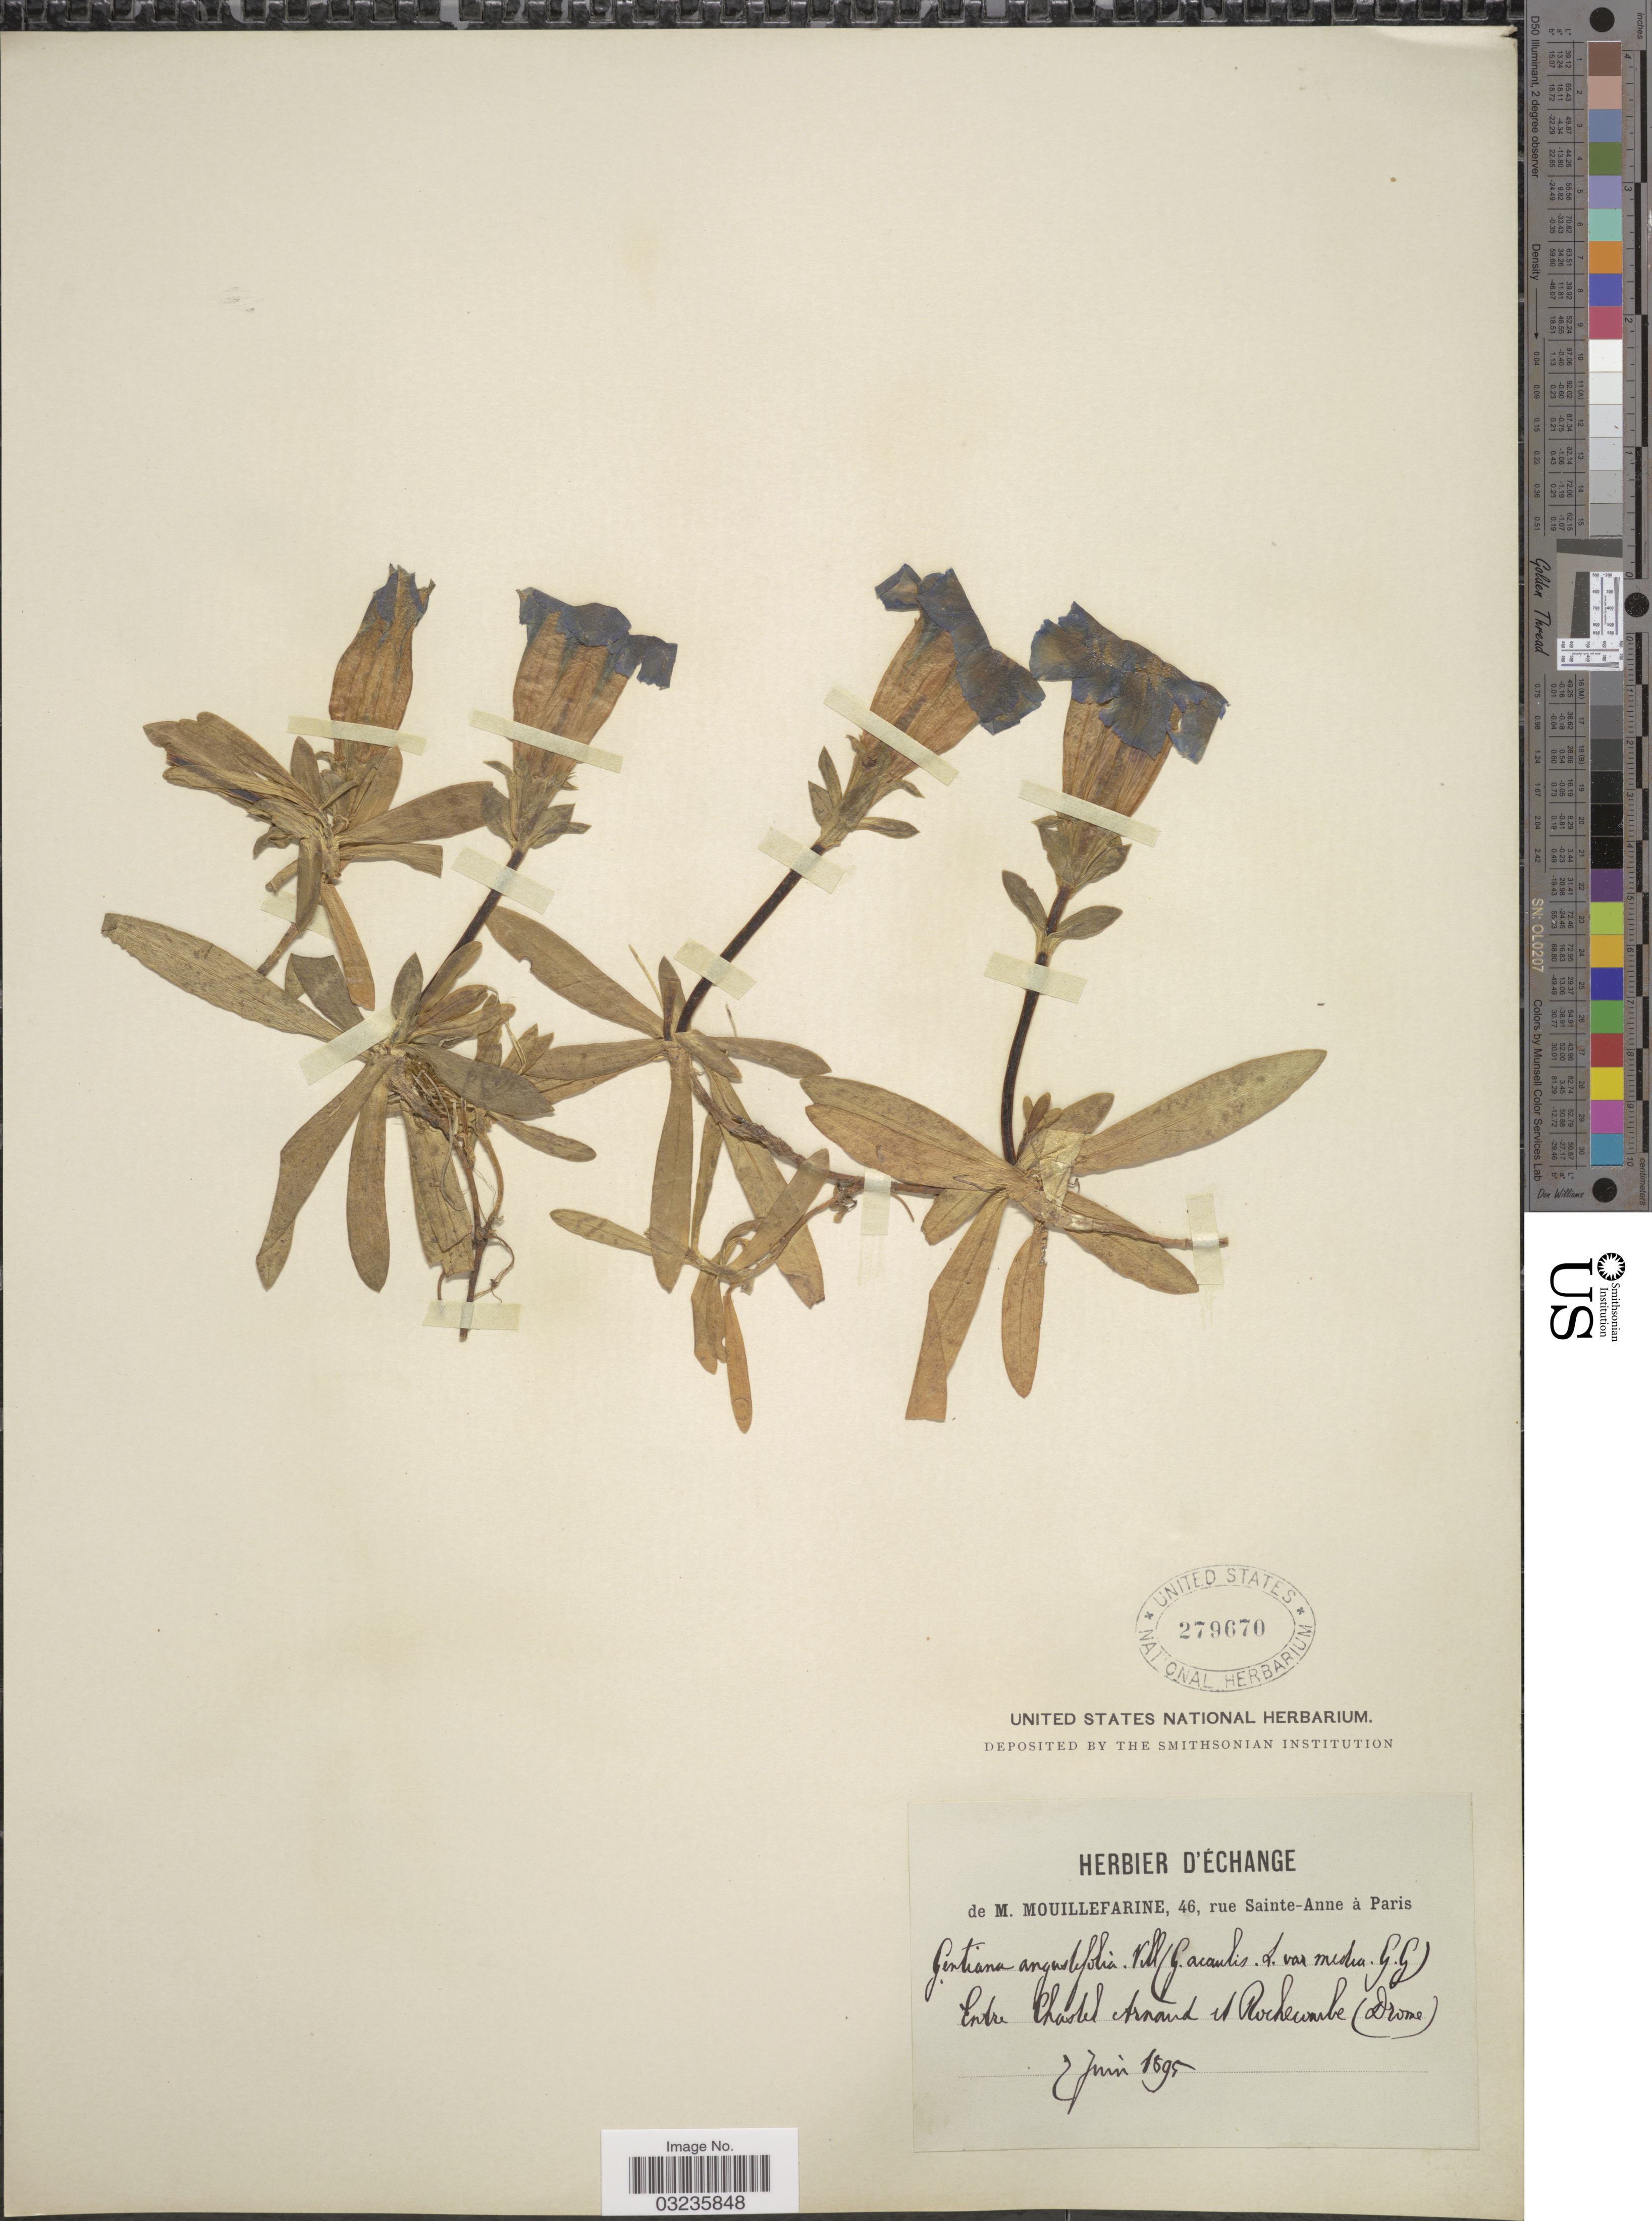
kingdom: Plantae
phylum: Tracheophyta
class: Magnoliopsida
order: Gentianales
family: Gentianaceae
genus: Gentiana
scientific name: Gentiana angustifolia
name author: Vill.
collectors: M. Mouillefarine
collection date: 1895-06-02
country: France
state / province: Auvergne-Rhône-Alpes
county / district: Drôme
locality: Entre Chastel Arnaud et Rochewarbe (Drome).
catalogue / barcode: US 279670